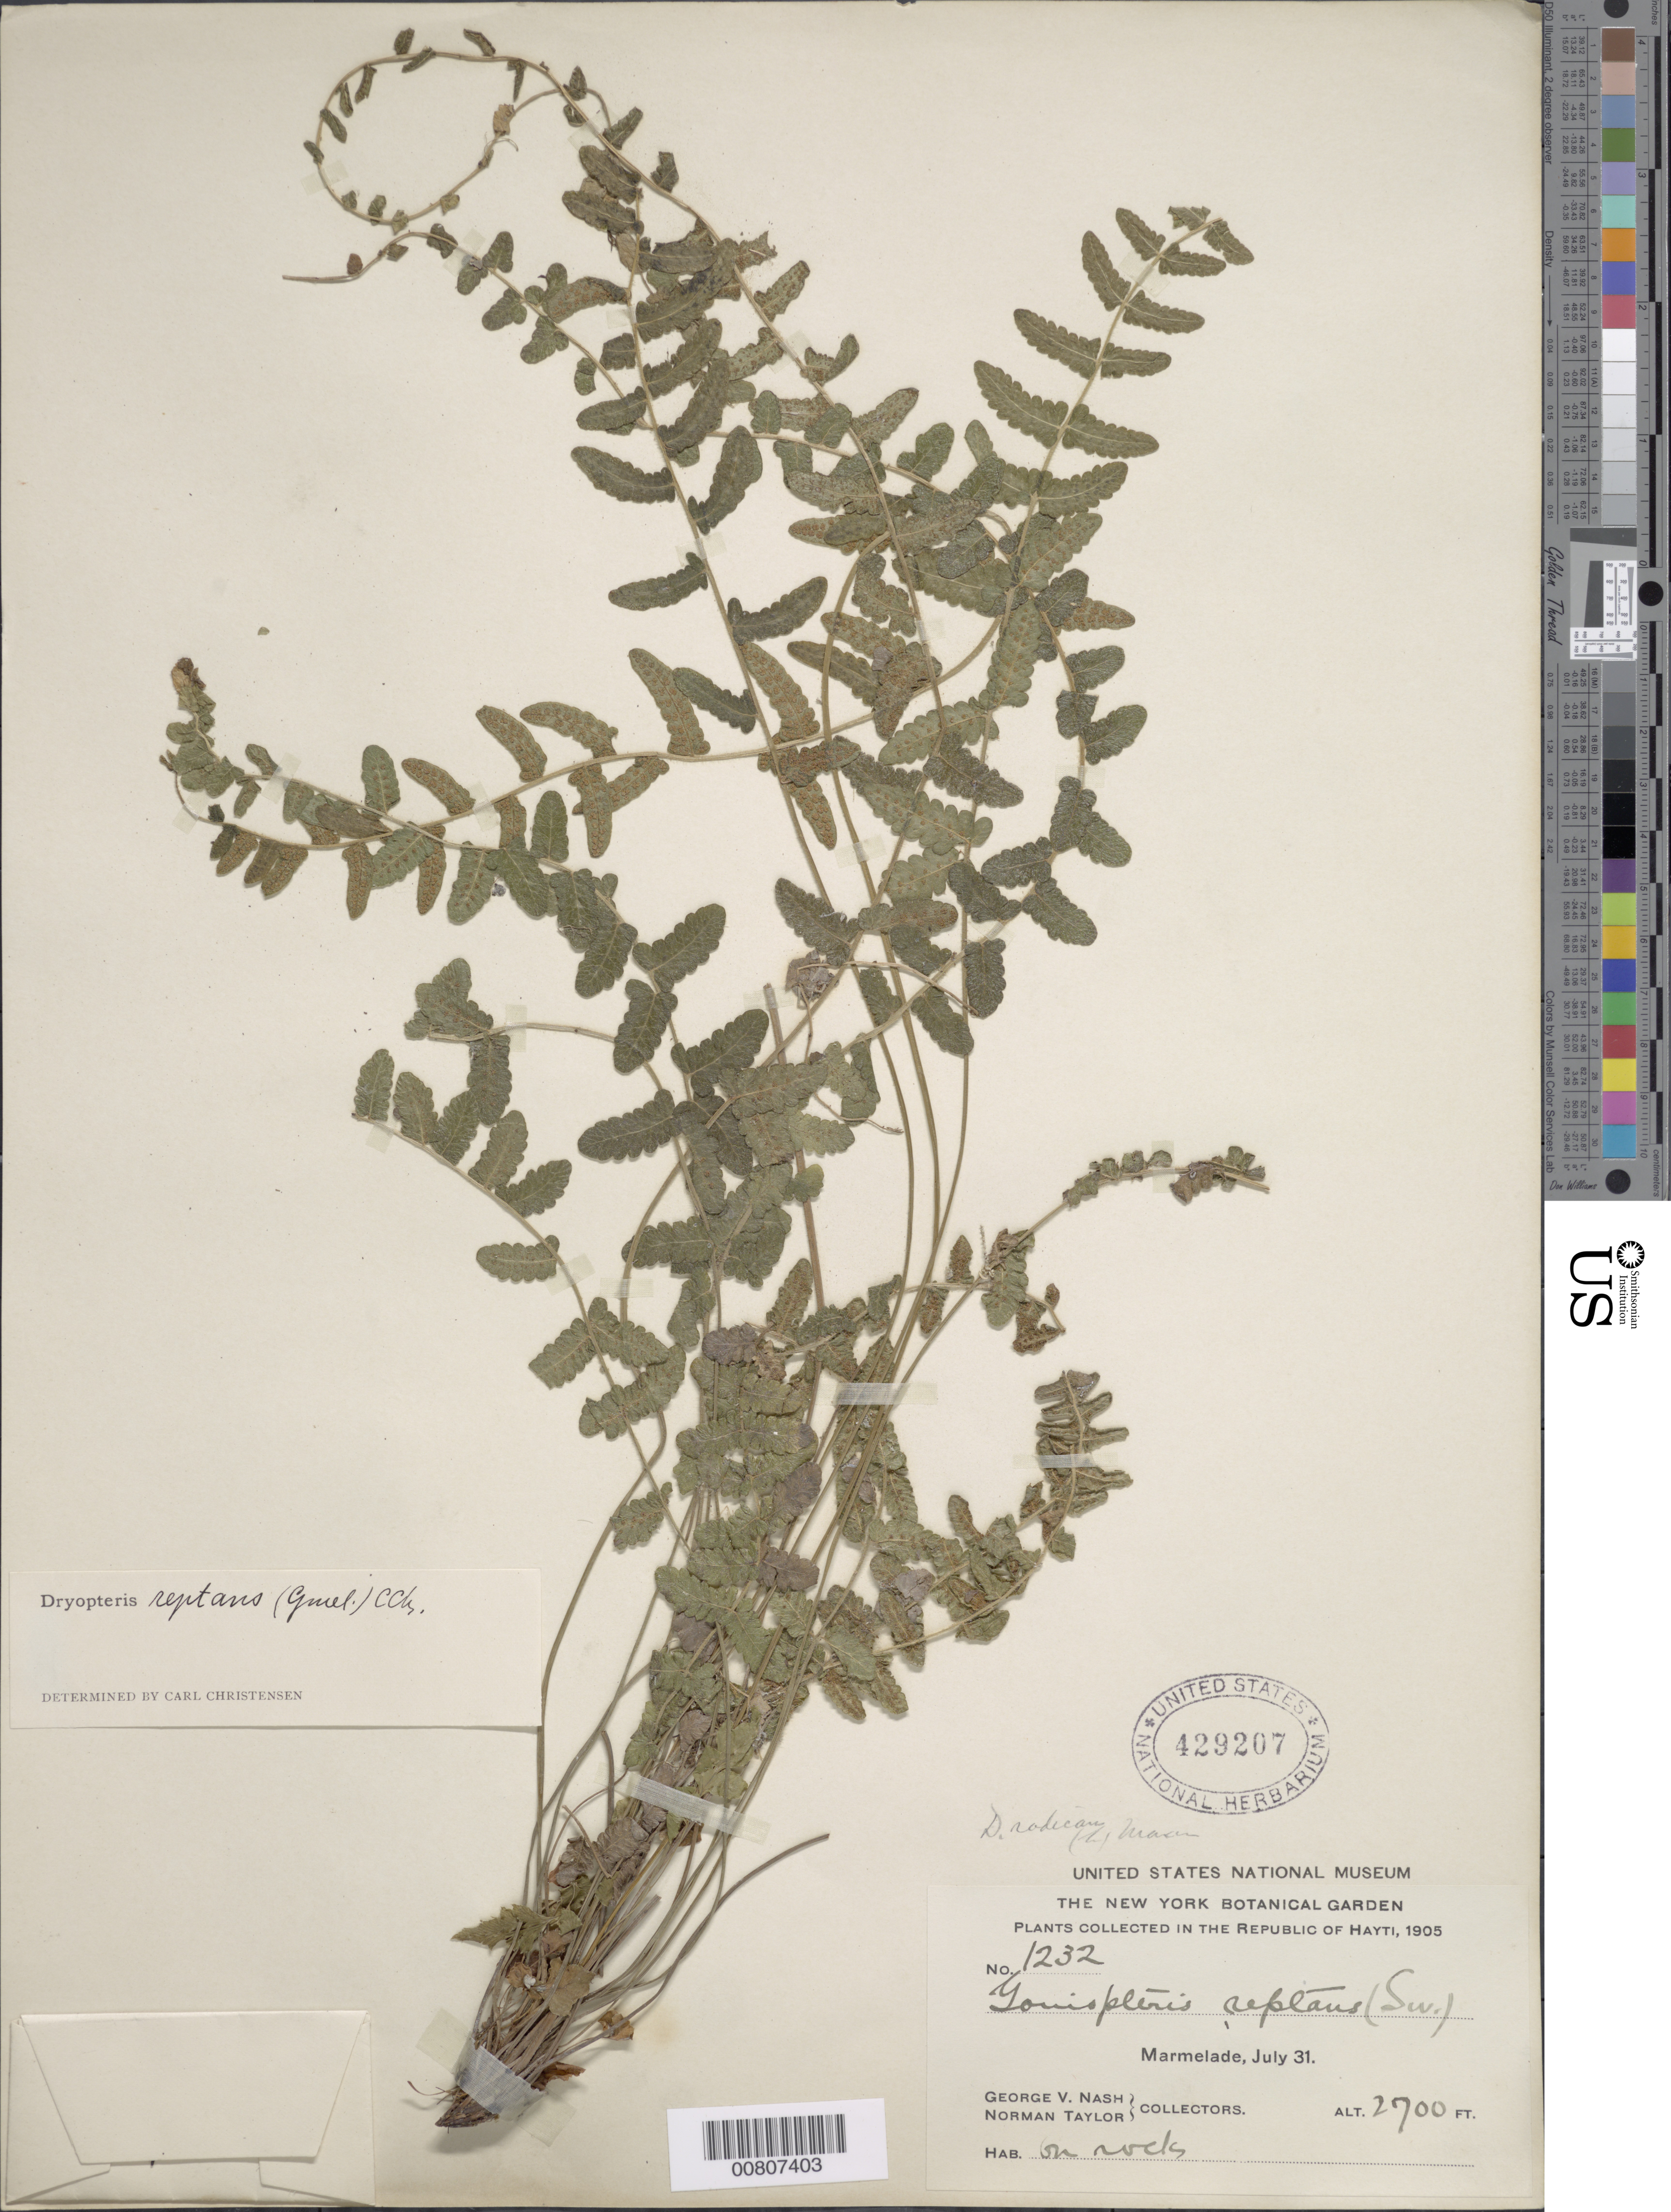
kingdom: Plantae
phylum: Tracheophyta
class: Polypodiopsida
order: Polypodiales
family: Thelypteridaceae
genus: Goniopteris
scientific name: Goniopteris reptans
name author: (J.F. Gmel.) C. Presl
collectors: G. V. Nash & N. Taylor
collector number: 1232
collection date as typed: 31 Jul 1905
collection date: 1905-07-31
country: Haiti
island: Hispaniola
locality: Marmelade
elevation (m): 823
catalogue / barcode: US 429207